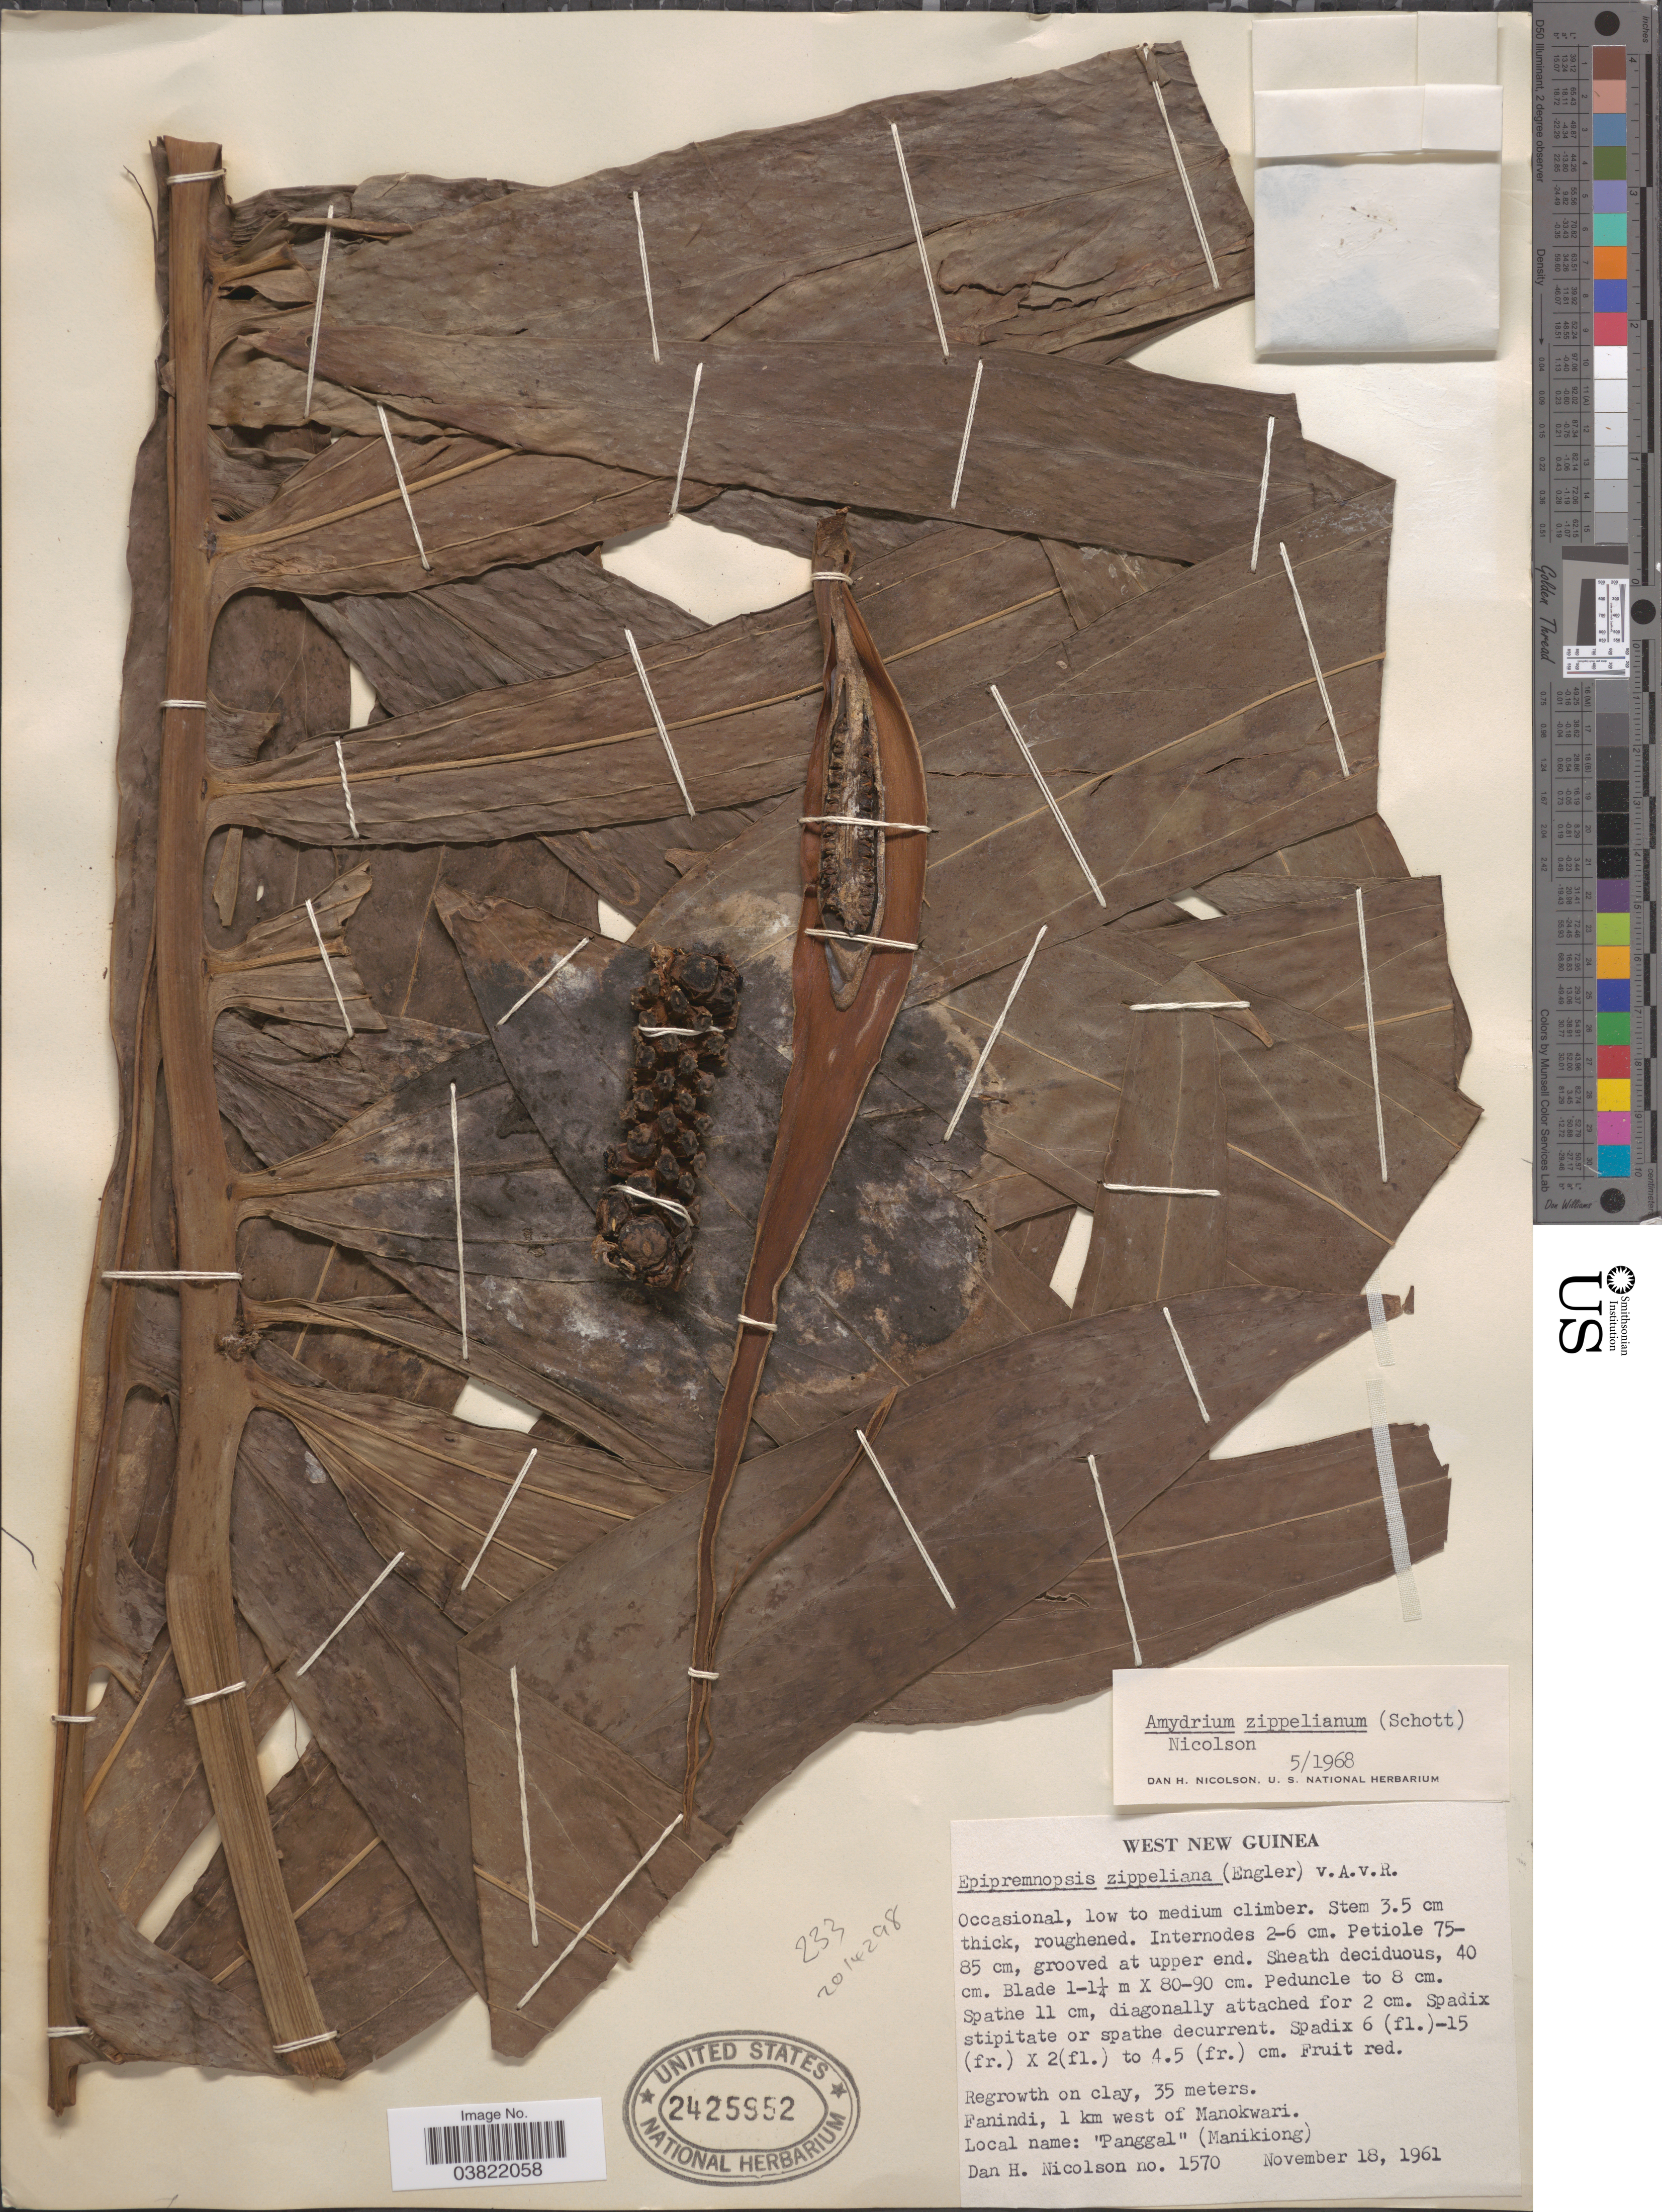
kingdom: Plantae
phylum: Tracheophyta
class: Liliopsida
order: Alismatales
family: Araceae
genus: Amydrium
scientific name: Amydrium magnificum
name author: (Engl.) Nicolson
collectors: D. H. Nicolson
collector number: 1570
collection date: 1961-11-18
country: Indonesia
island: New Guinea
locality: West New Guinea. Fanindi, 1 km west of Manokwari.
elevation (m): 35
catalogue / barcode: US 2425952